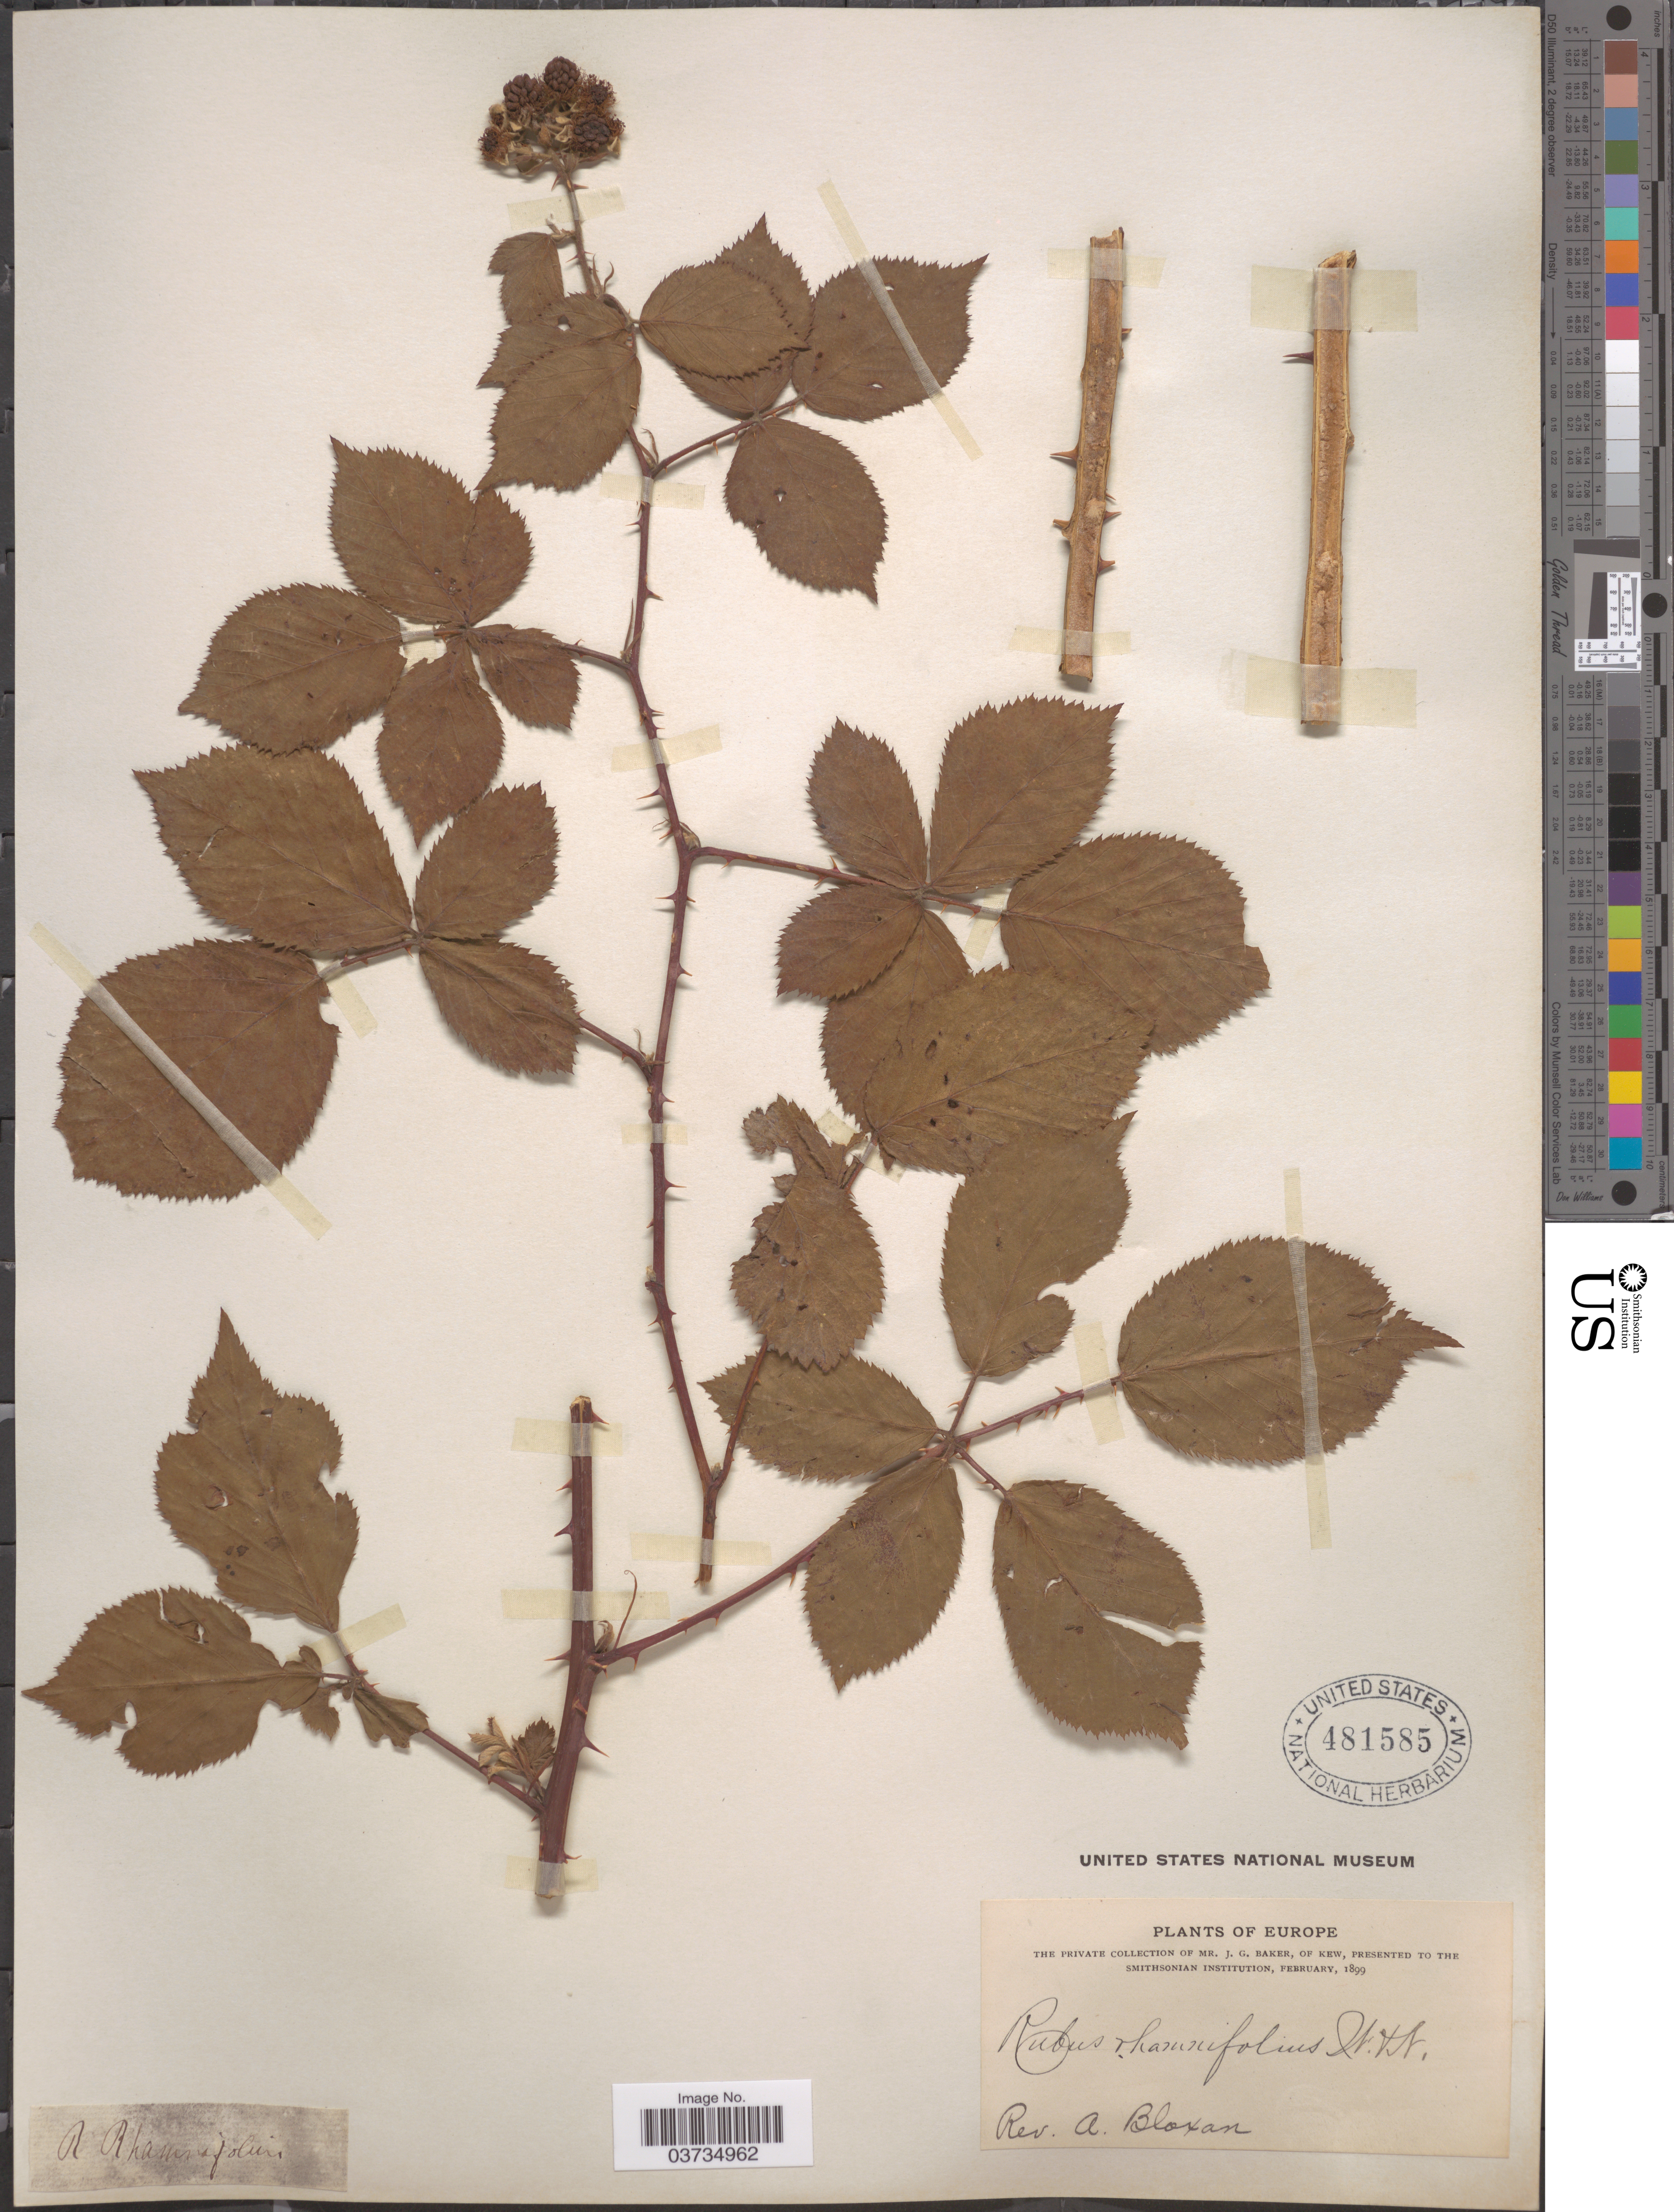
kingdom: Plantae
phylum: Tracheophyta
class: Magnoliopsida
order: Rosales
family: Rosaceae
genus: Rubus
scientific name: Rubus rhamnifolius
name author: Weihe & Nees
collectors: A. Bloxam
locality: Europe.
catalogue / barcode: US 481585